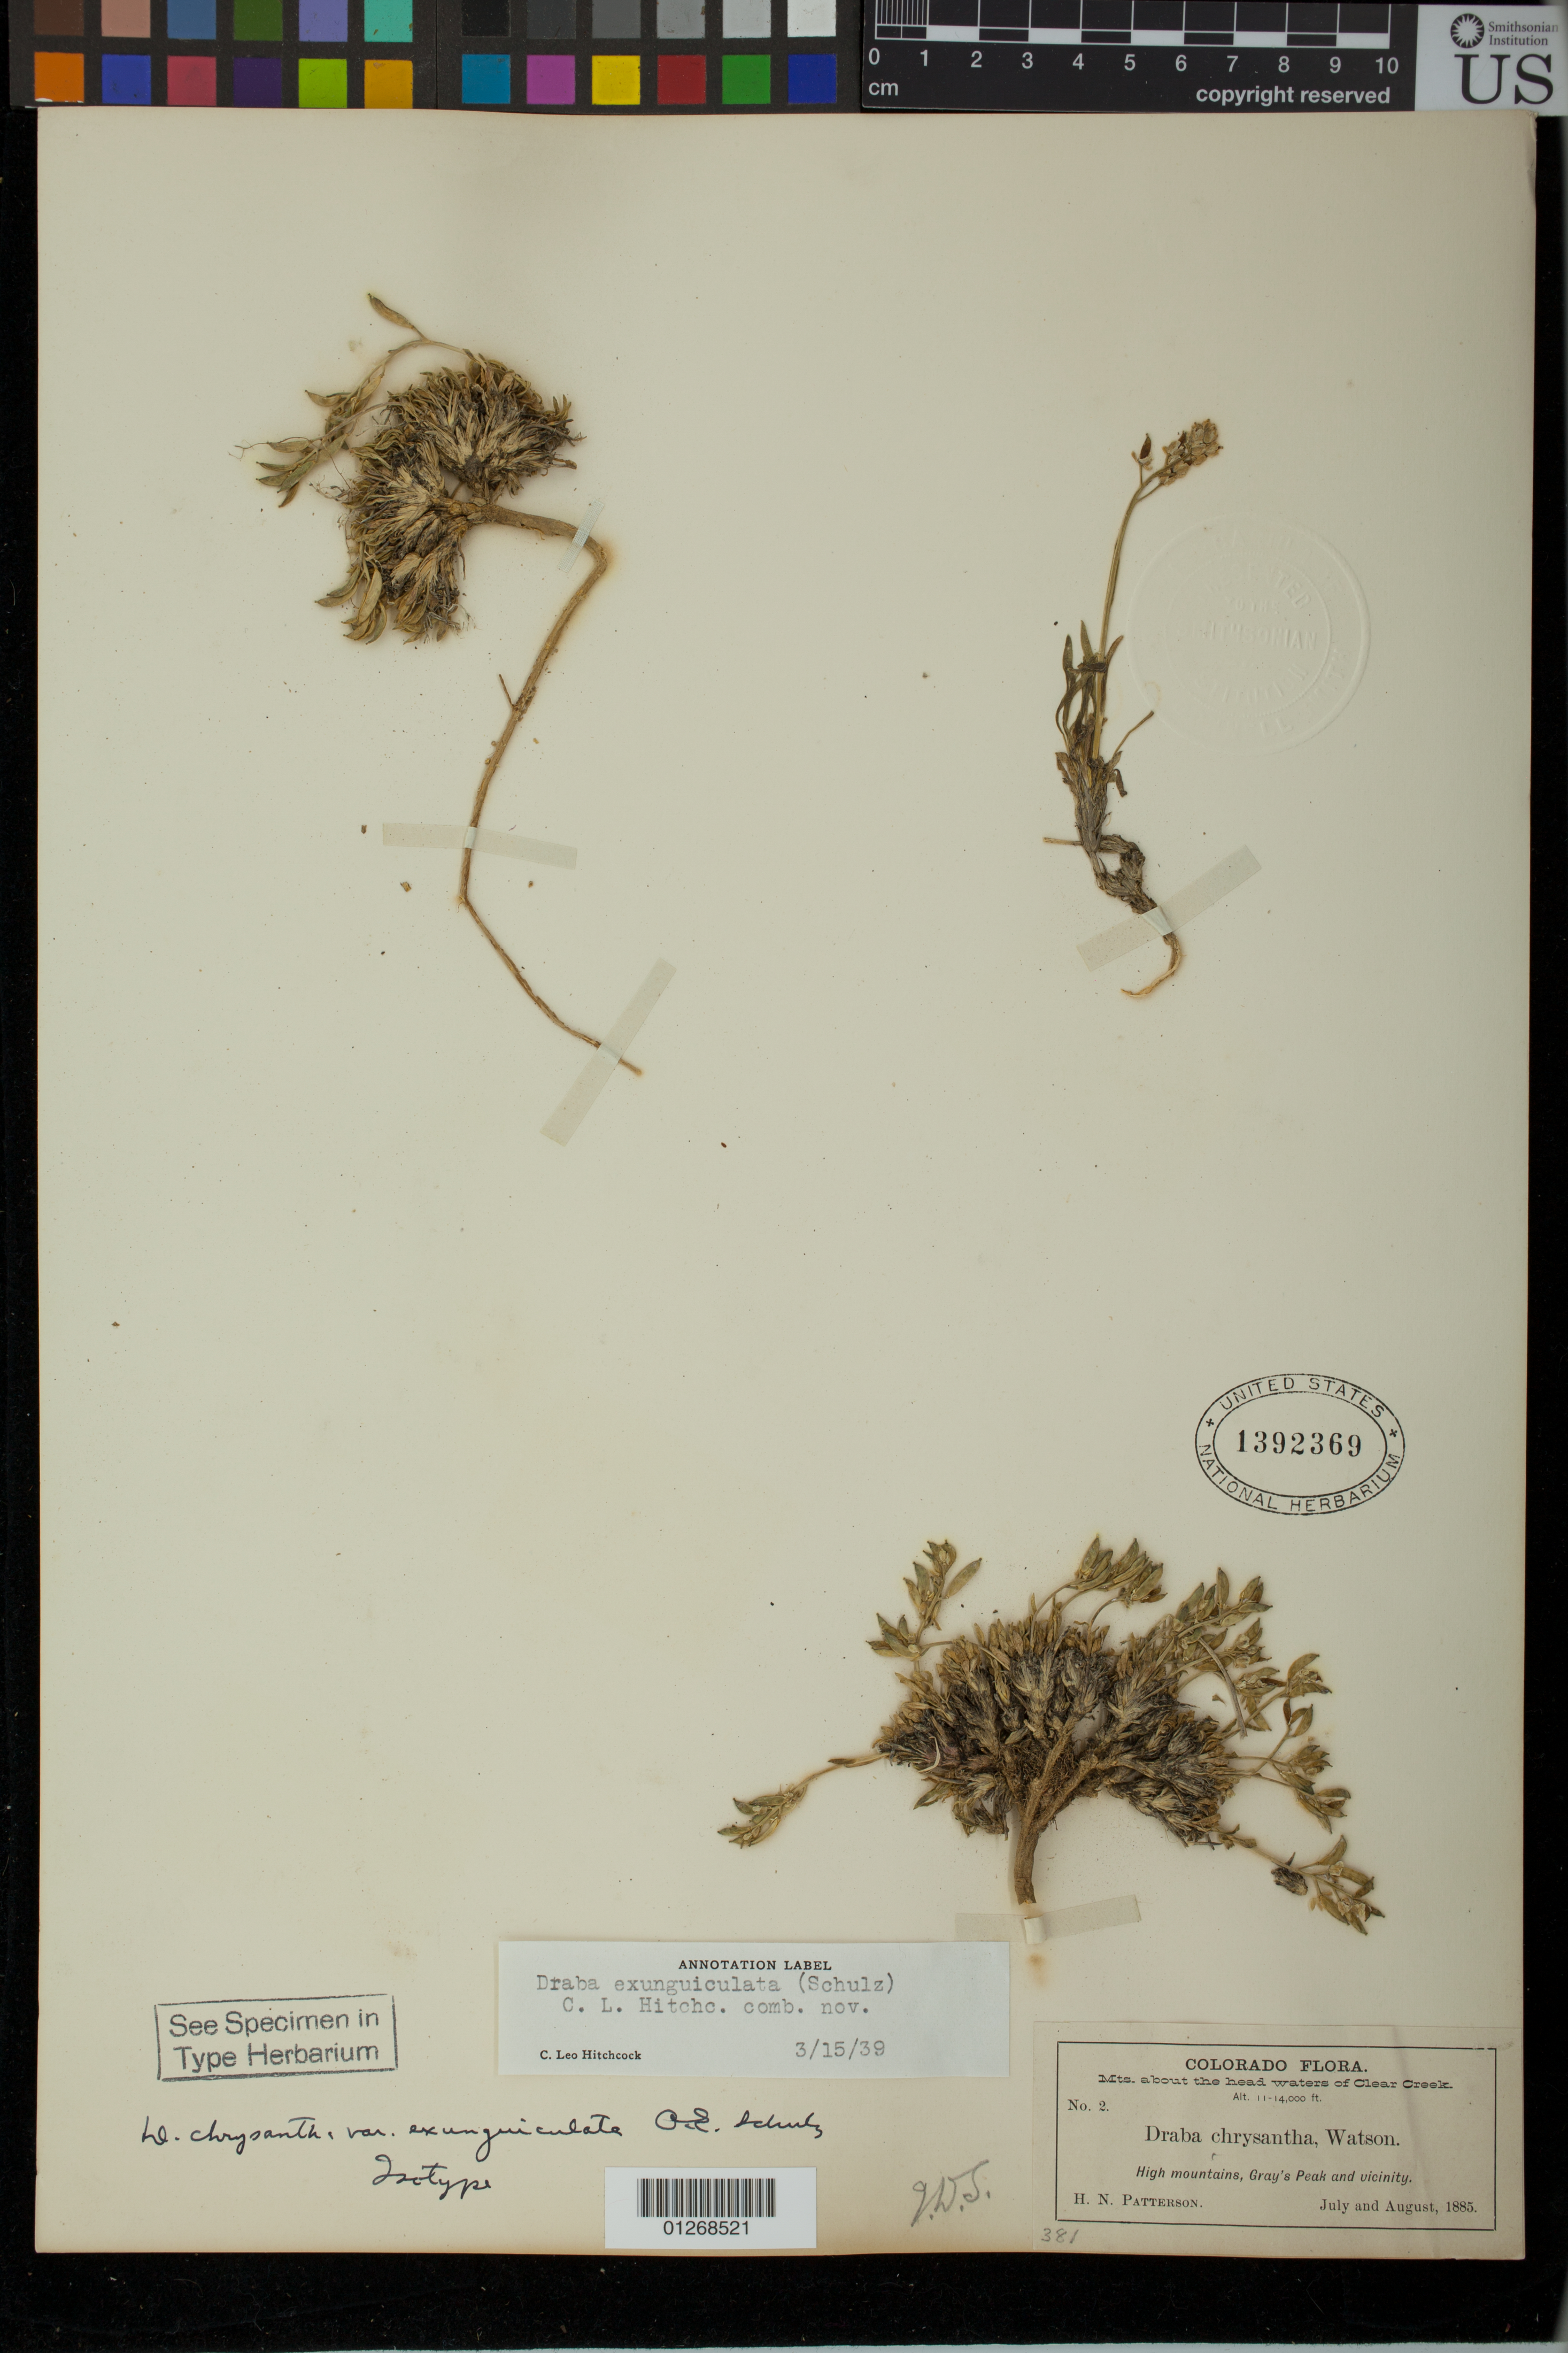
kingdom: Plantae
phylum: Tracheophyta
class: Magnoliopsida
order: Brassicales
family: Brassicaceae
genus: Draba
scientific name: Draba chrysantha var. exunguiculata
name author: O.E. Schulz in Engl.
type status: Lectotype; Isosyntype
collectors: H. N. Patterson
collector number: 2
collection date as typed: July and August, 1885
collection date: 1885-07,1885-08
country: United States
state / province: Colorado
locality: Mts. about the head waters of Clear Creek. High mountains, Gray's Peak & vicinity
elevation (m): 1219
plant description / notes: Specimen ex John Donnell Smith herbarium.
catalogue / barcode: US 1392369